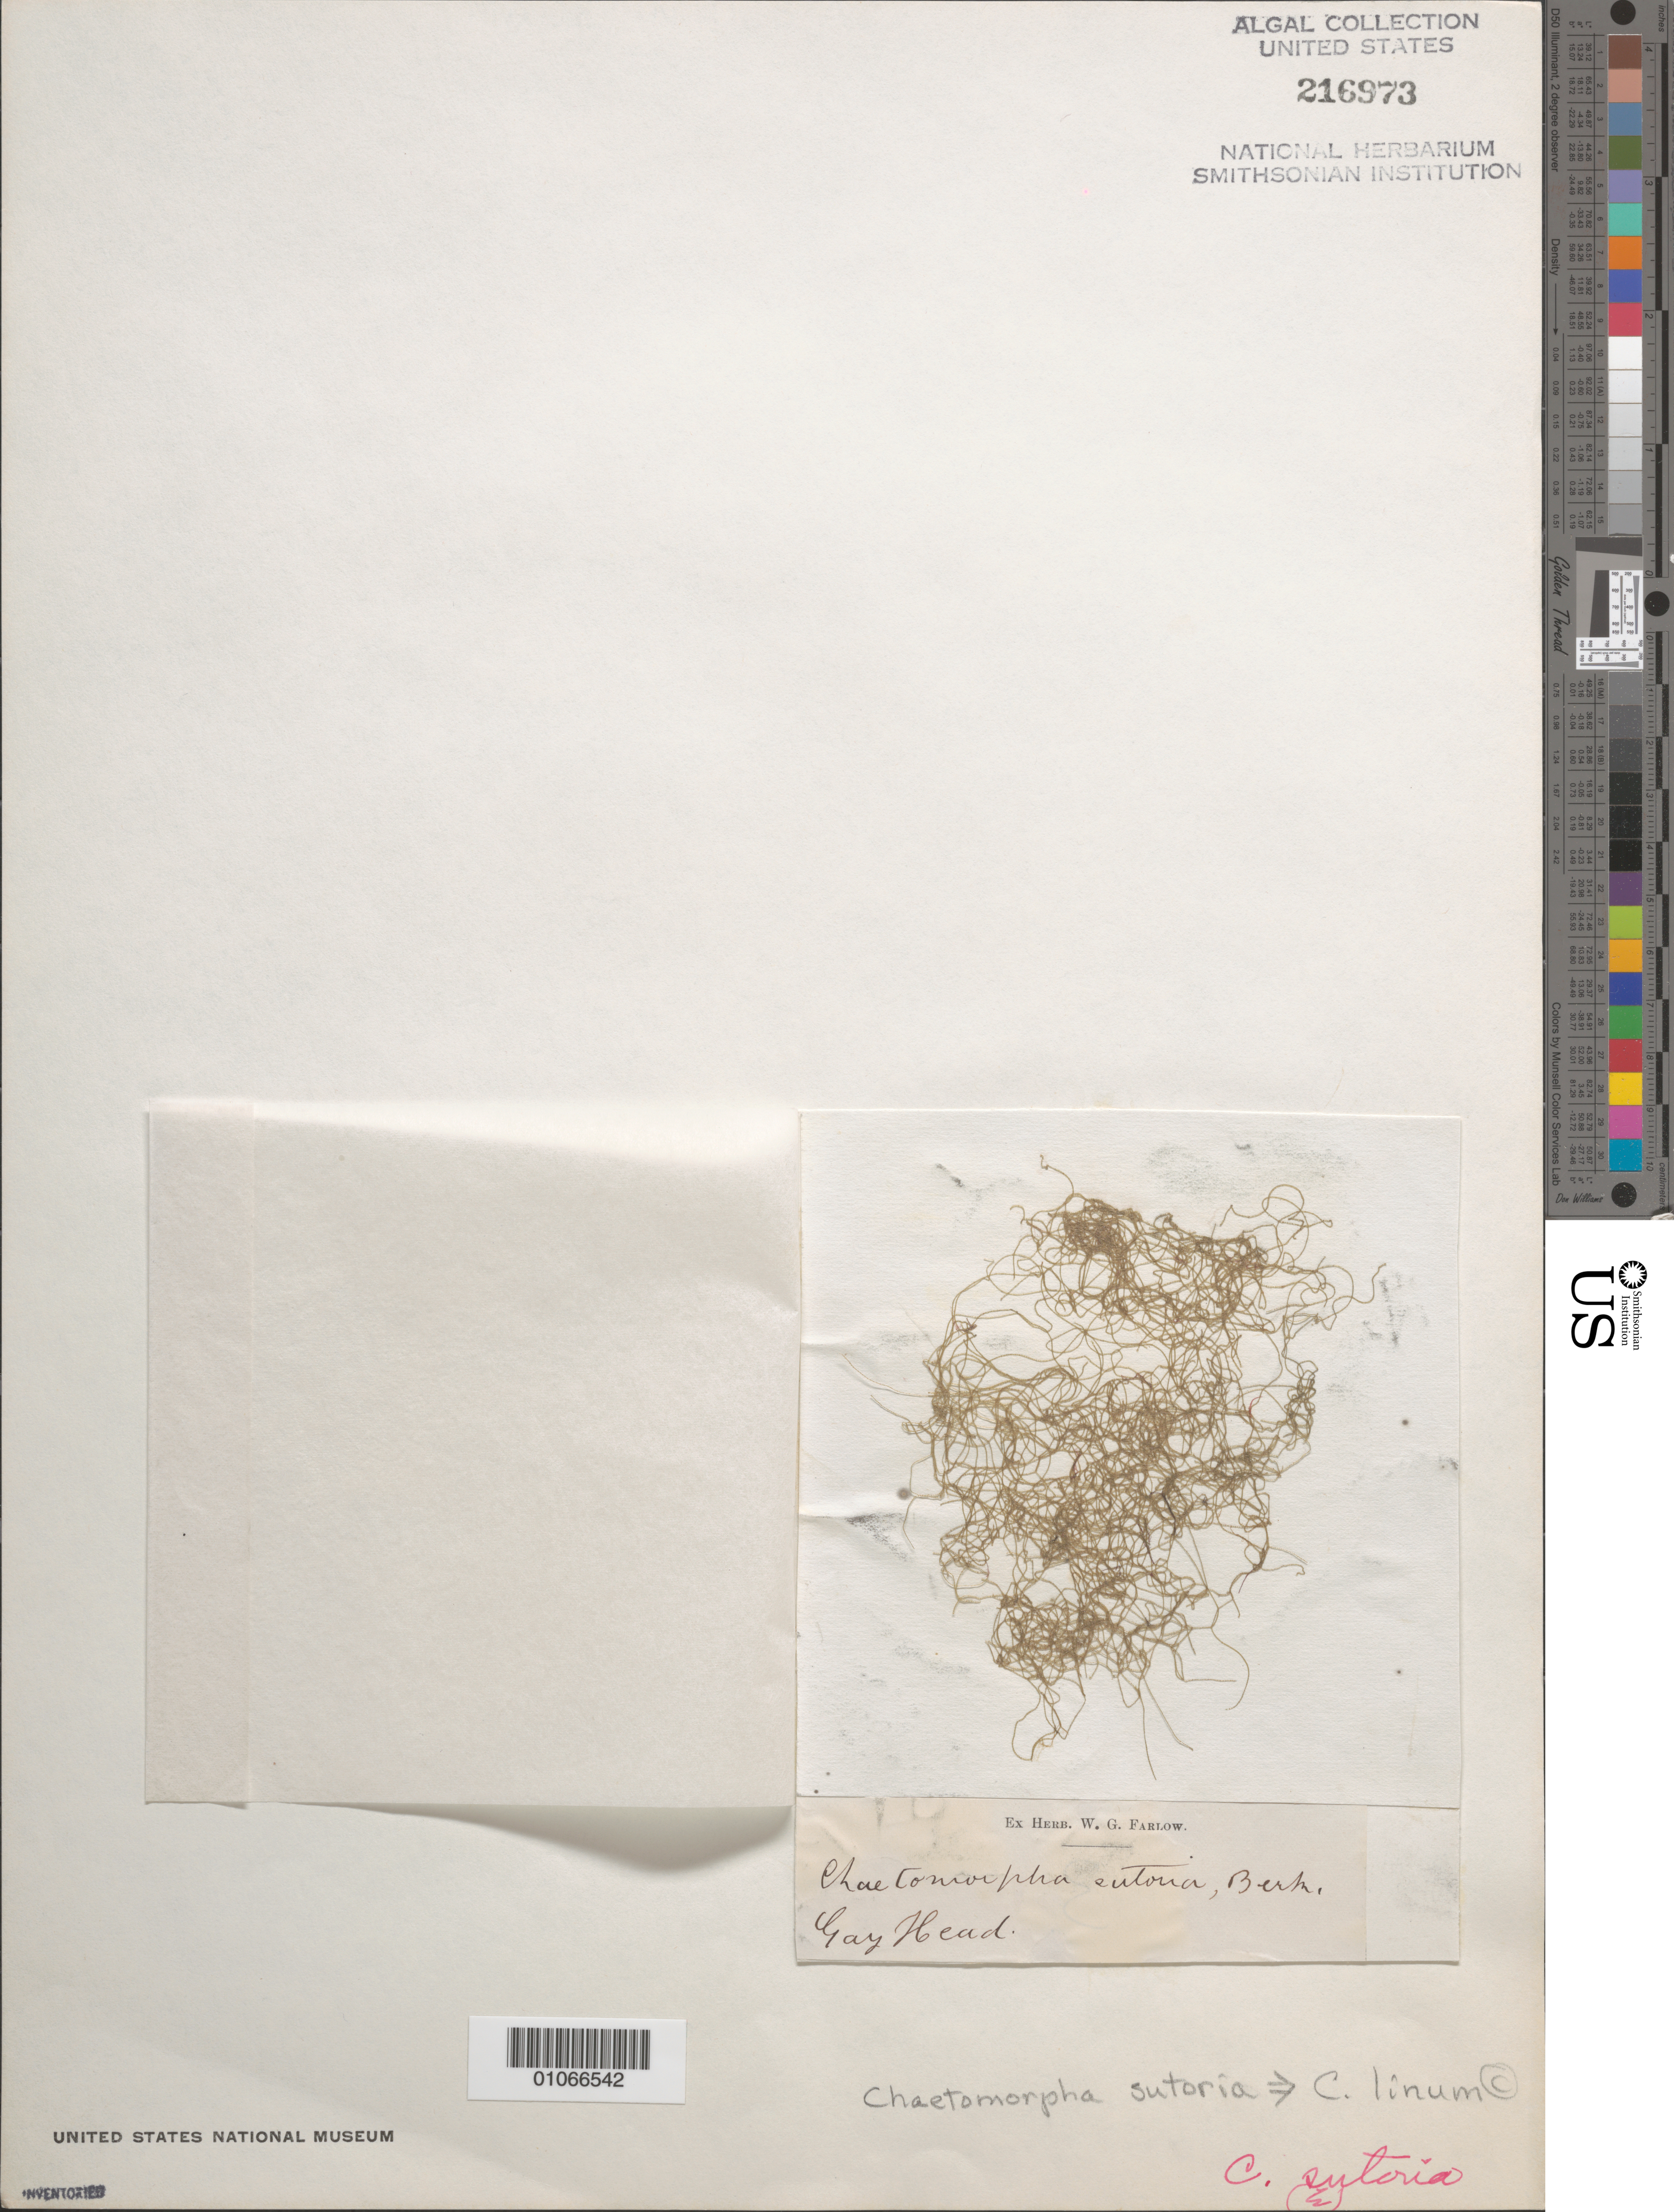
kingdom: Plantae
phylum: Chlorophyta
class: Ulvophyceae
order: Cladophorales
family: Cladophoraceae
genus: Chaetomorpha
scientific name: Chaetomorpha linum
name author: (O.F. Muell.) Kütz.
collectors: W. Farlow (Herbarium)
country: United States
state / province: Massachusetts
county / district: Dukes County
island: Martha's Vineyard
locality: Gay Head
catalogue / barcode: US 216973